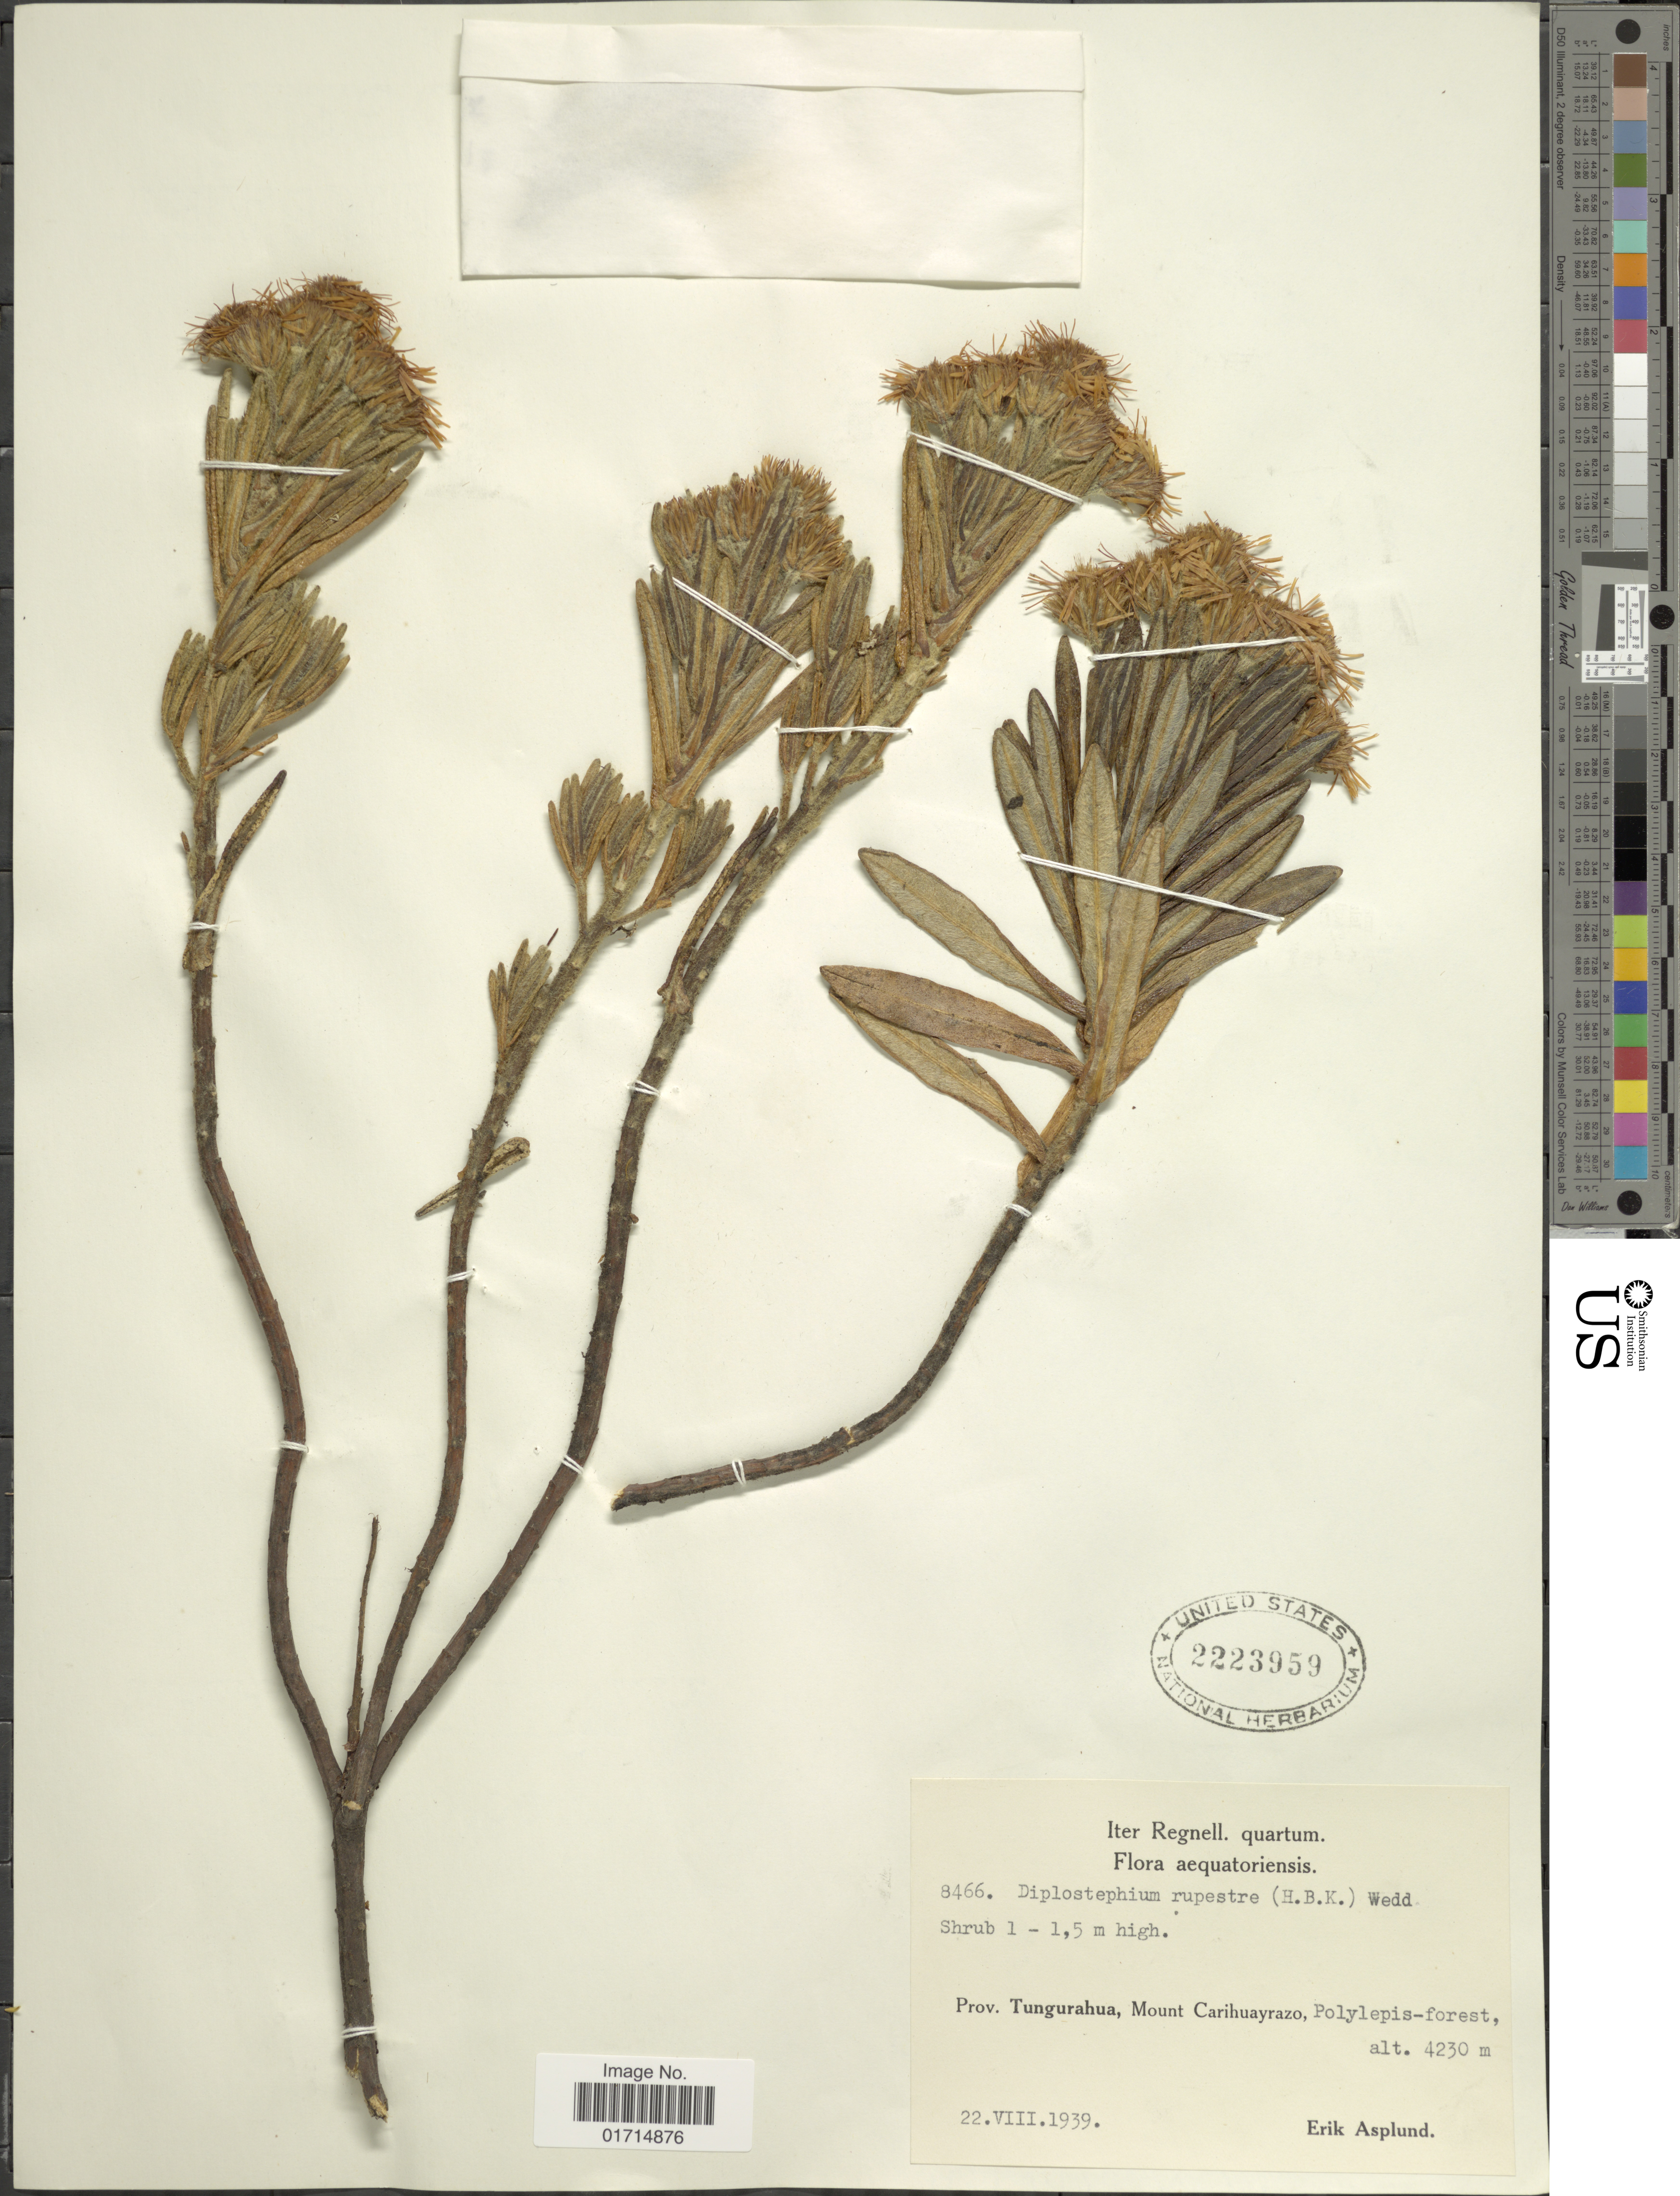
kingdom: Plantae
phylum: Tracheophyta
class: Magnoliopsida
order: Asterales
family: Asteraceae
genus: Diplostephium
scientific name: Diplostephium rupestre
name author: (Kunth) Wedd.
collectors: E. Asplund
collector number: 8466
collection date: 1939-08-22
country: Ecuador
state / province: Tungurahua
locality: Ecuador. prov. Tungurahua, Mount Carihuayrazo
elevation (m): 4230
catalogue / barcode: US 2223959